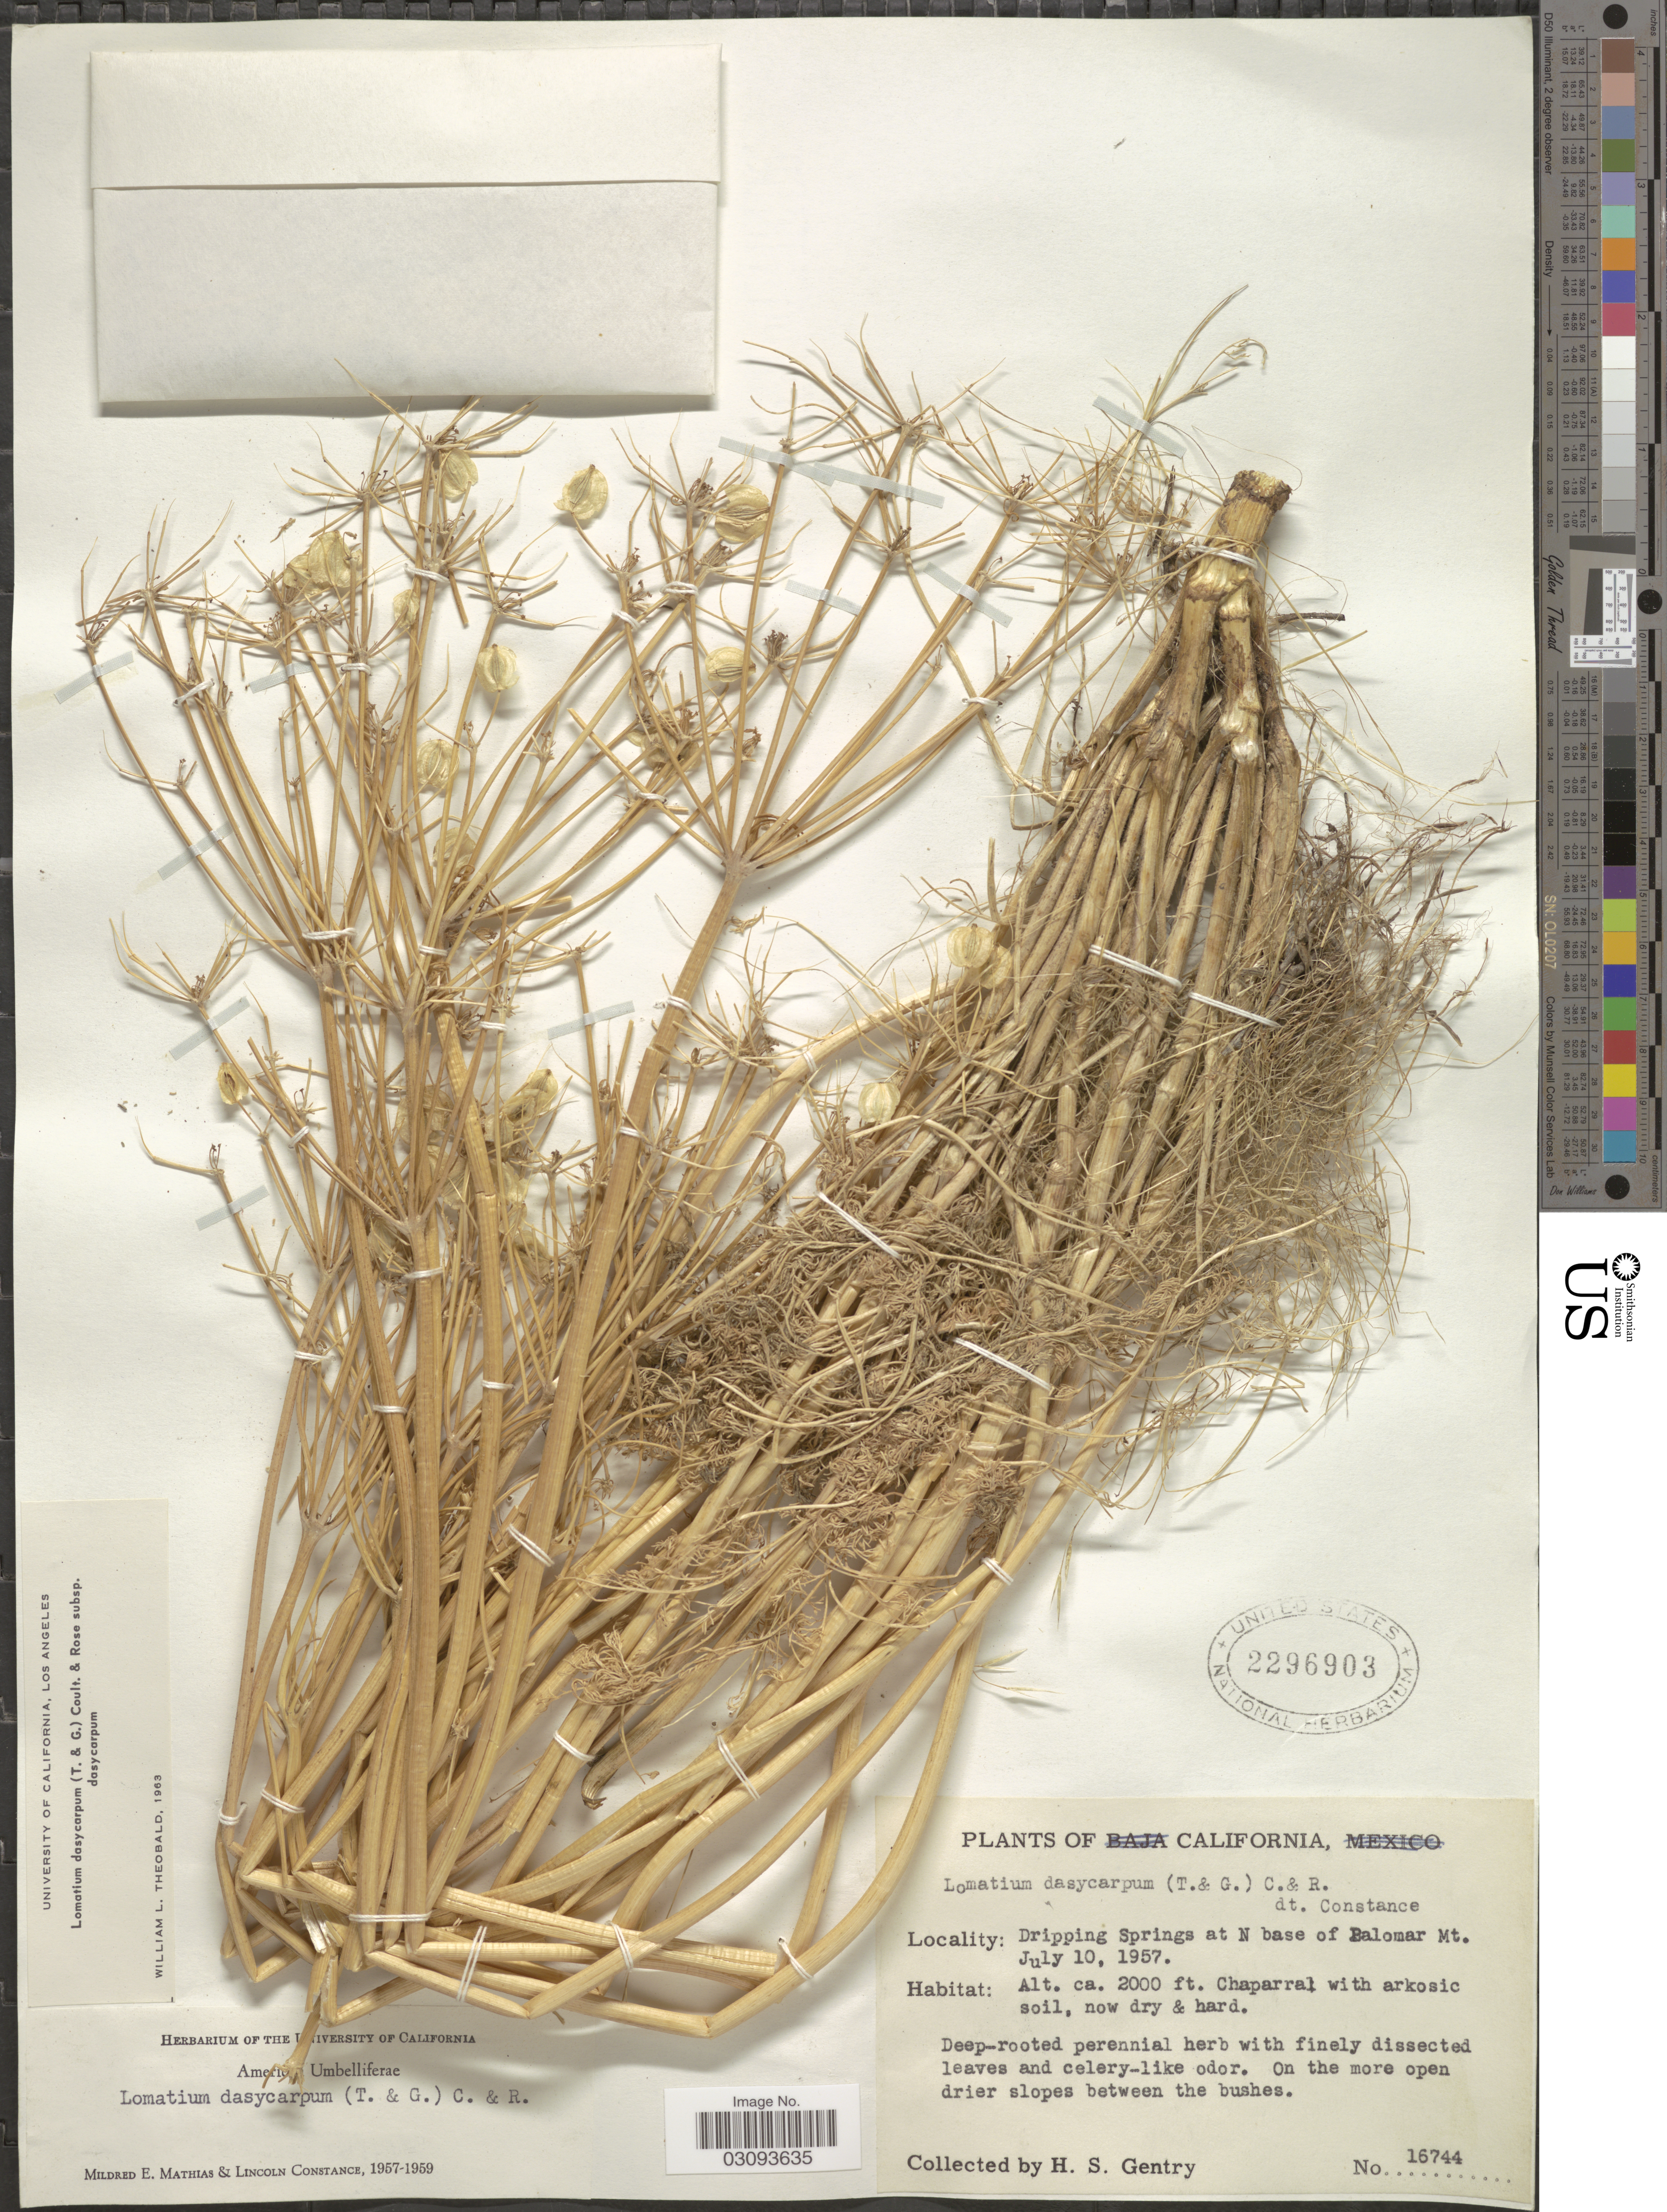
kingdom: Plantae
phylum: Tracheophyta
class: Magnoliopsida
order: Apiales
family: Apiaceae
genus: Lomatium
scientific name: Lomatium dasycarpum subsp. dasycarpum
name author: (Torr.) J.M. Coult. & Rose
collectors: H. S. Gentry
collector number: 16744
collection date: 1957-07-10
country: United States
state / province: California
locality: Dripping Springs at N base of Balomar Mt.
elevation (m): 610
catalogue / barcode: US 2296903